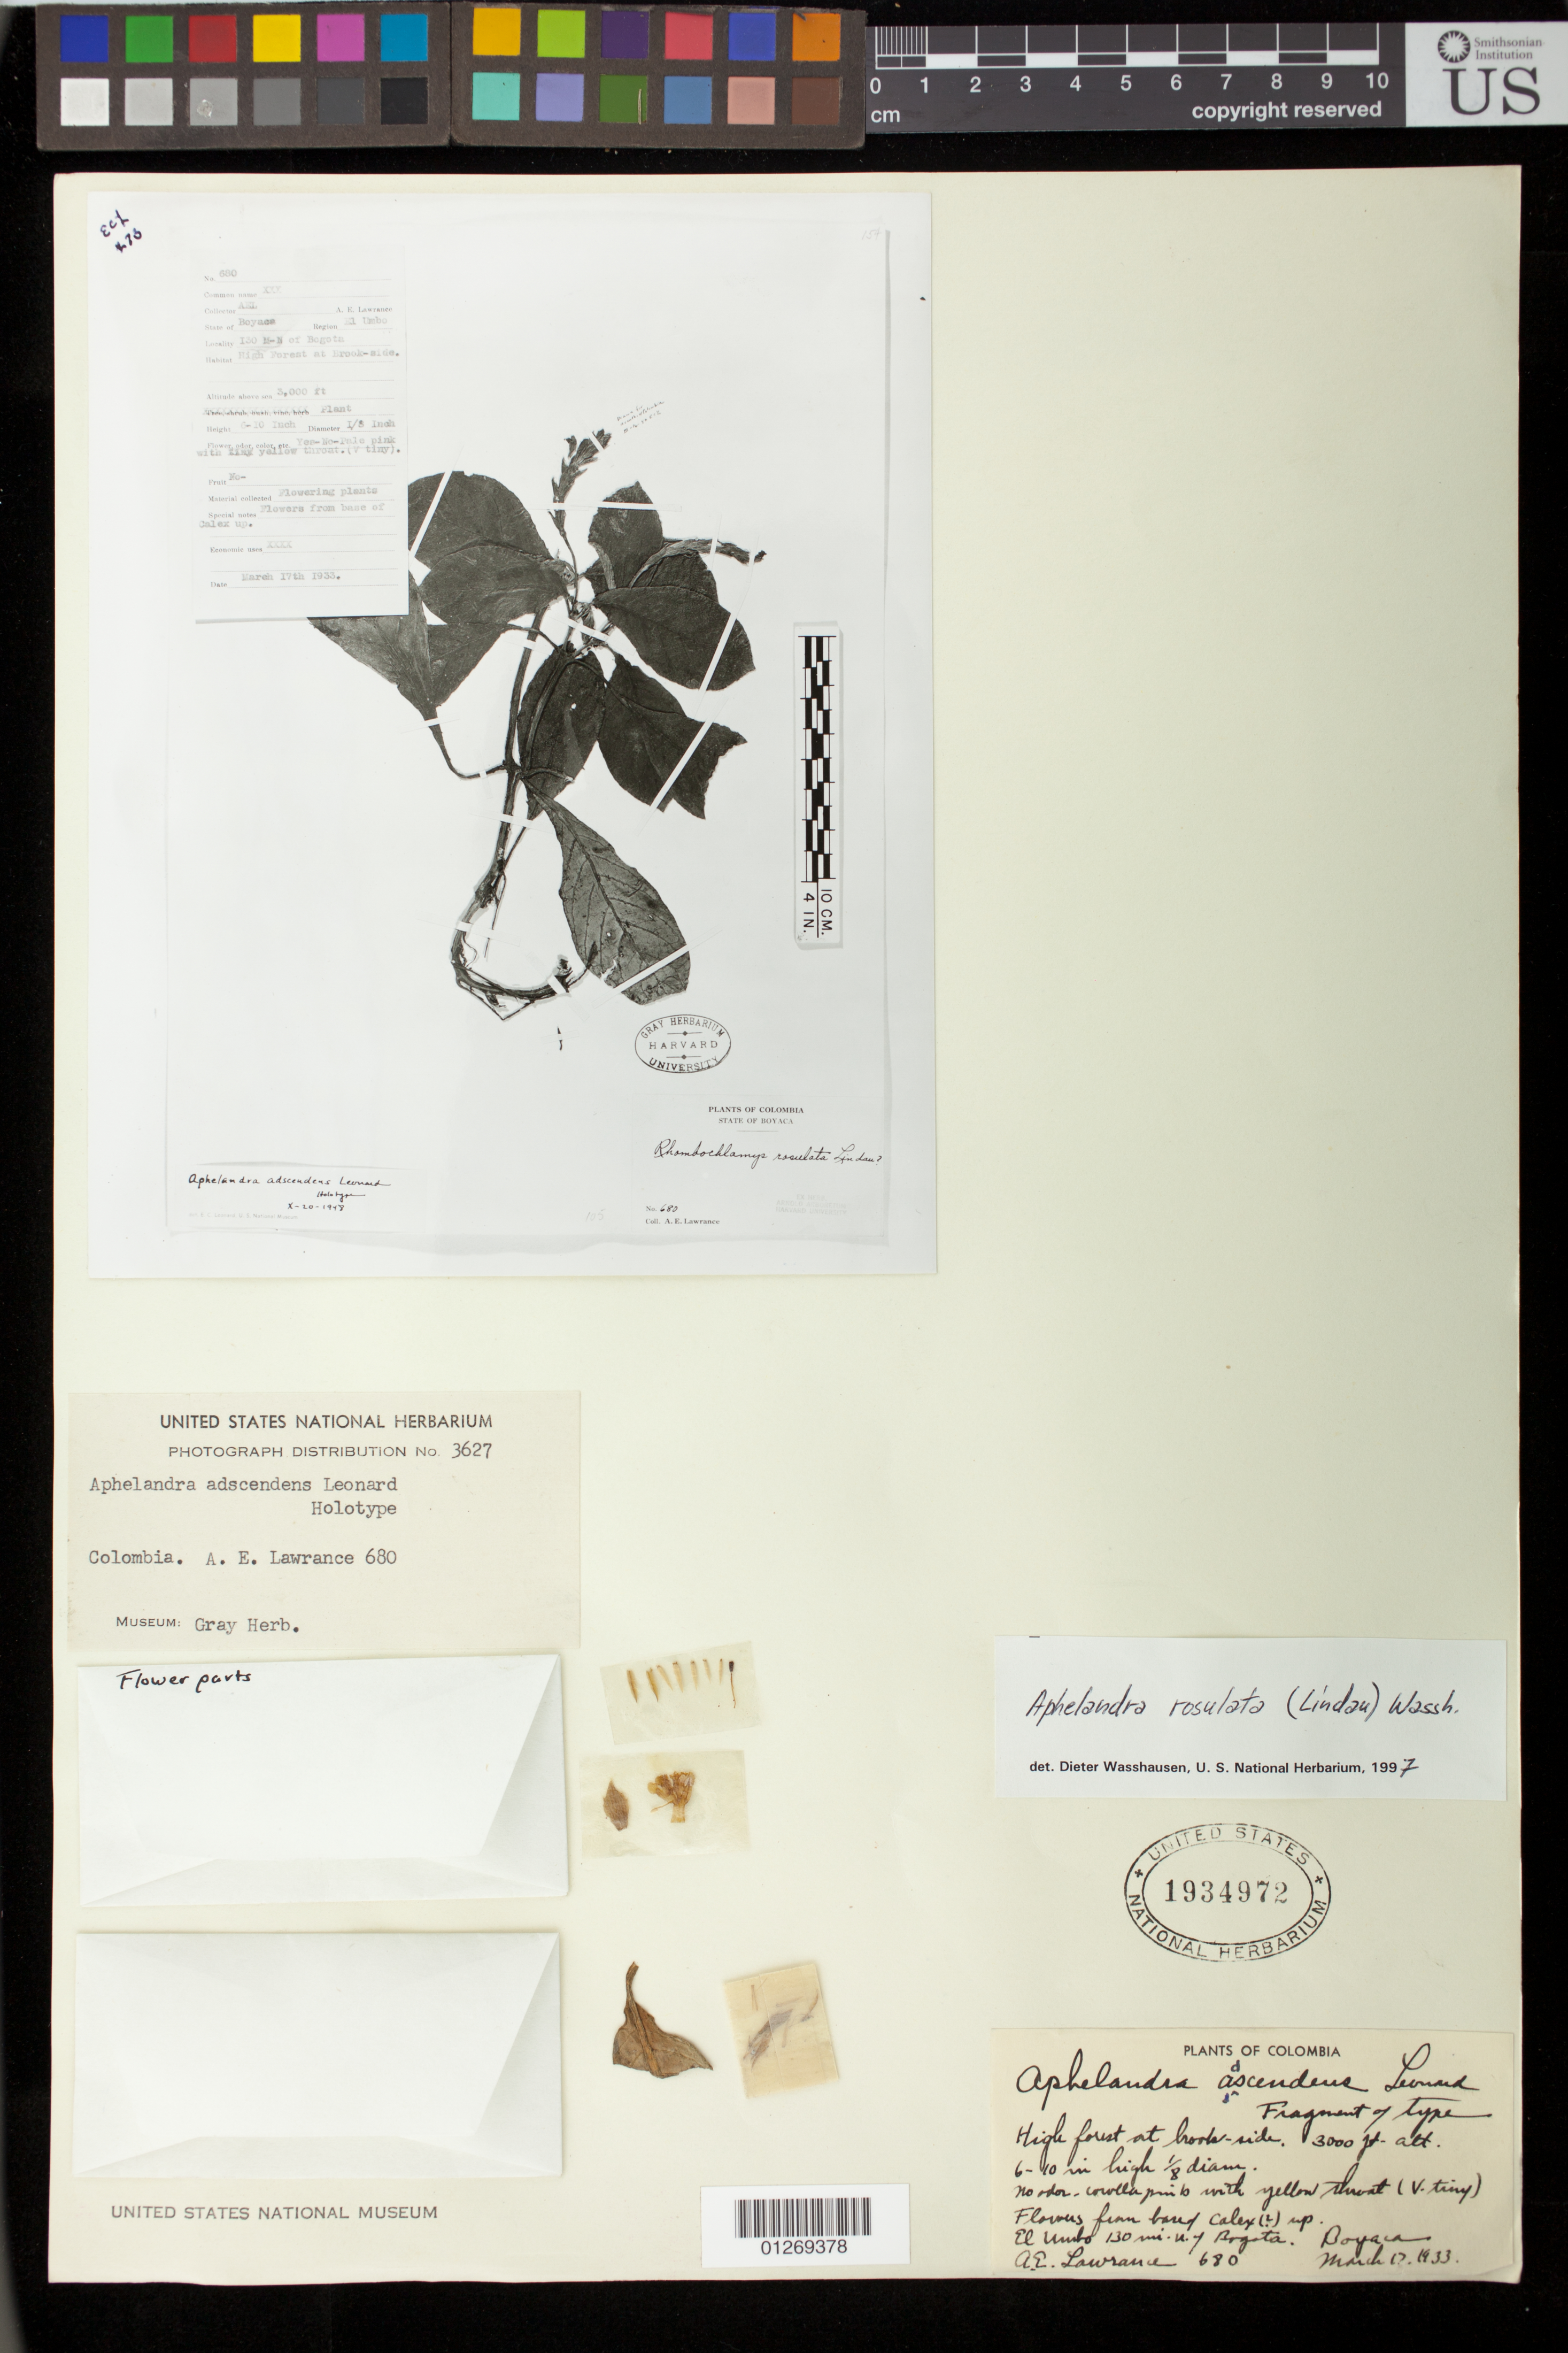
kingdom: Plantae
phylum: Tracheophyta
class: Magnoliopsida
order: Lamiales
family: Acanthaceae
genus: Aphelandra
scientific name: Aphelandra adscendens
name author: Leonard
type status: Isotype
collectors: A. Lawrance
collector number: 680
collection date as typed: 17 Mar 1933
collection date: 1933-03-17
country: Colombia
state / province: Boyacá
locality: El Umbo, 130 mi N of Bogota.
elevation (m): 1000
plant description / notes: Photograph and fragmentary material of (holo) type specimen ex Gray Herb. (GH)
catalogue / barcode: US 1934972